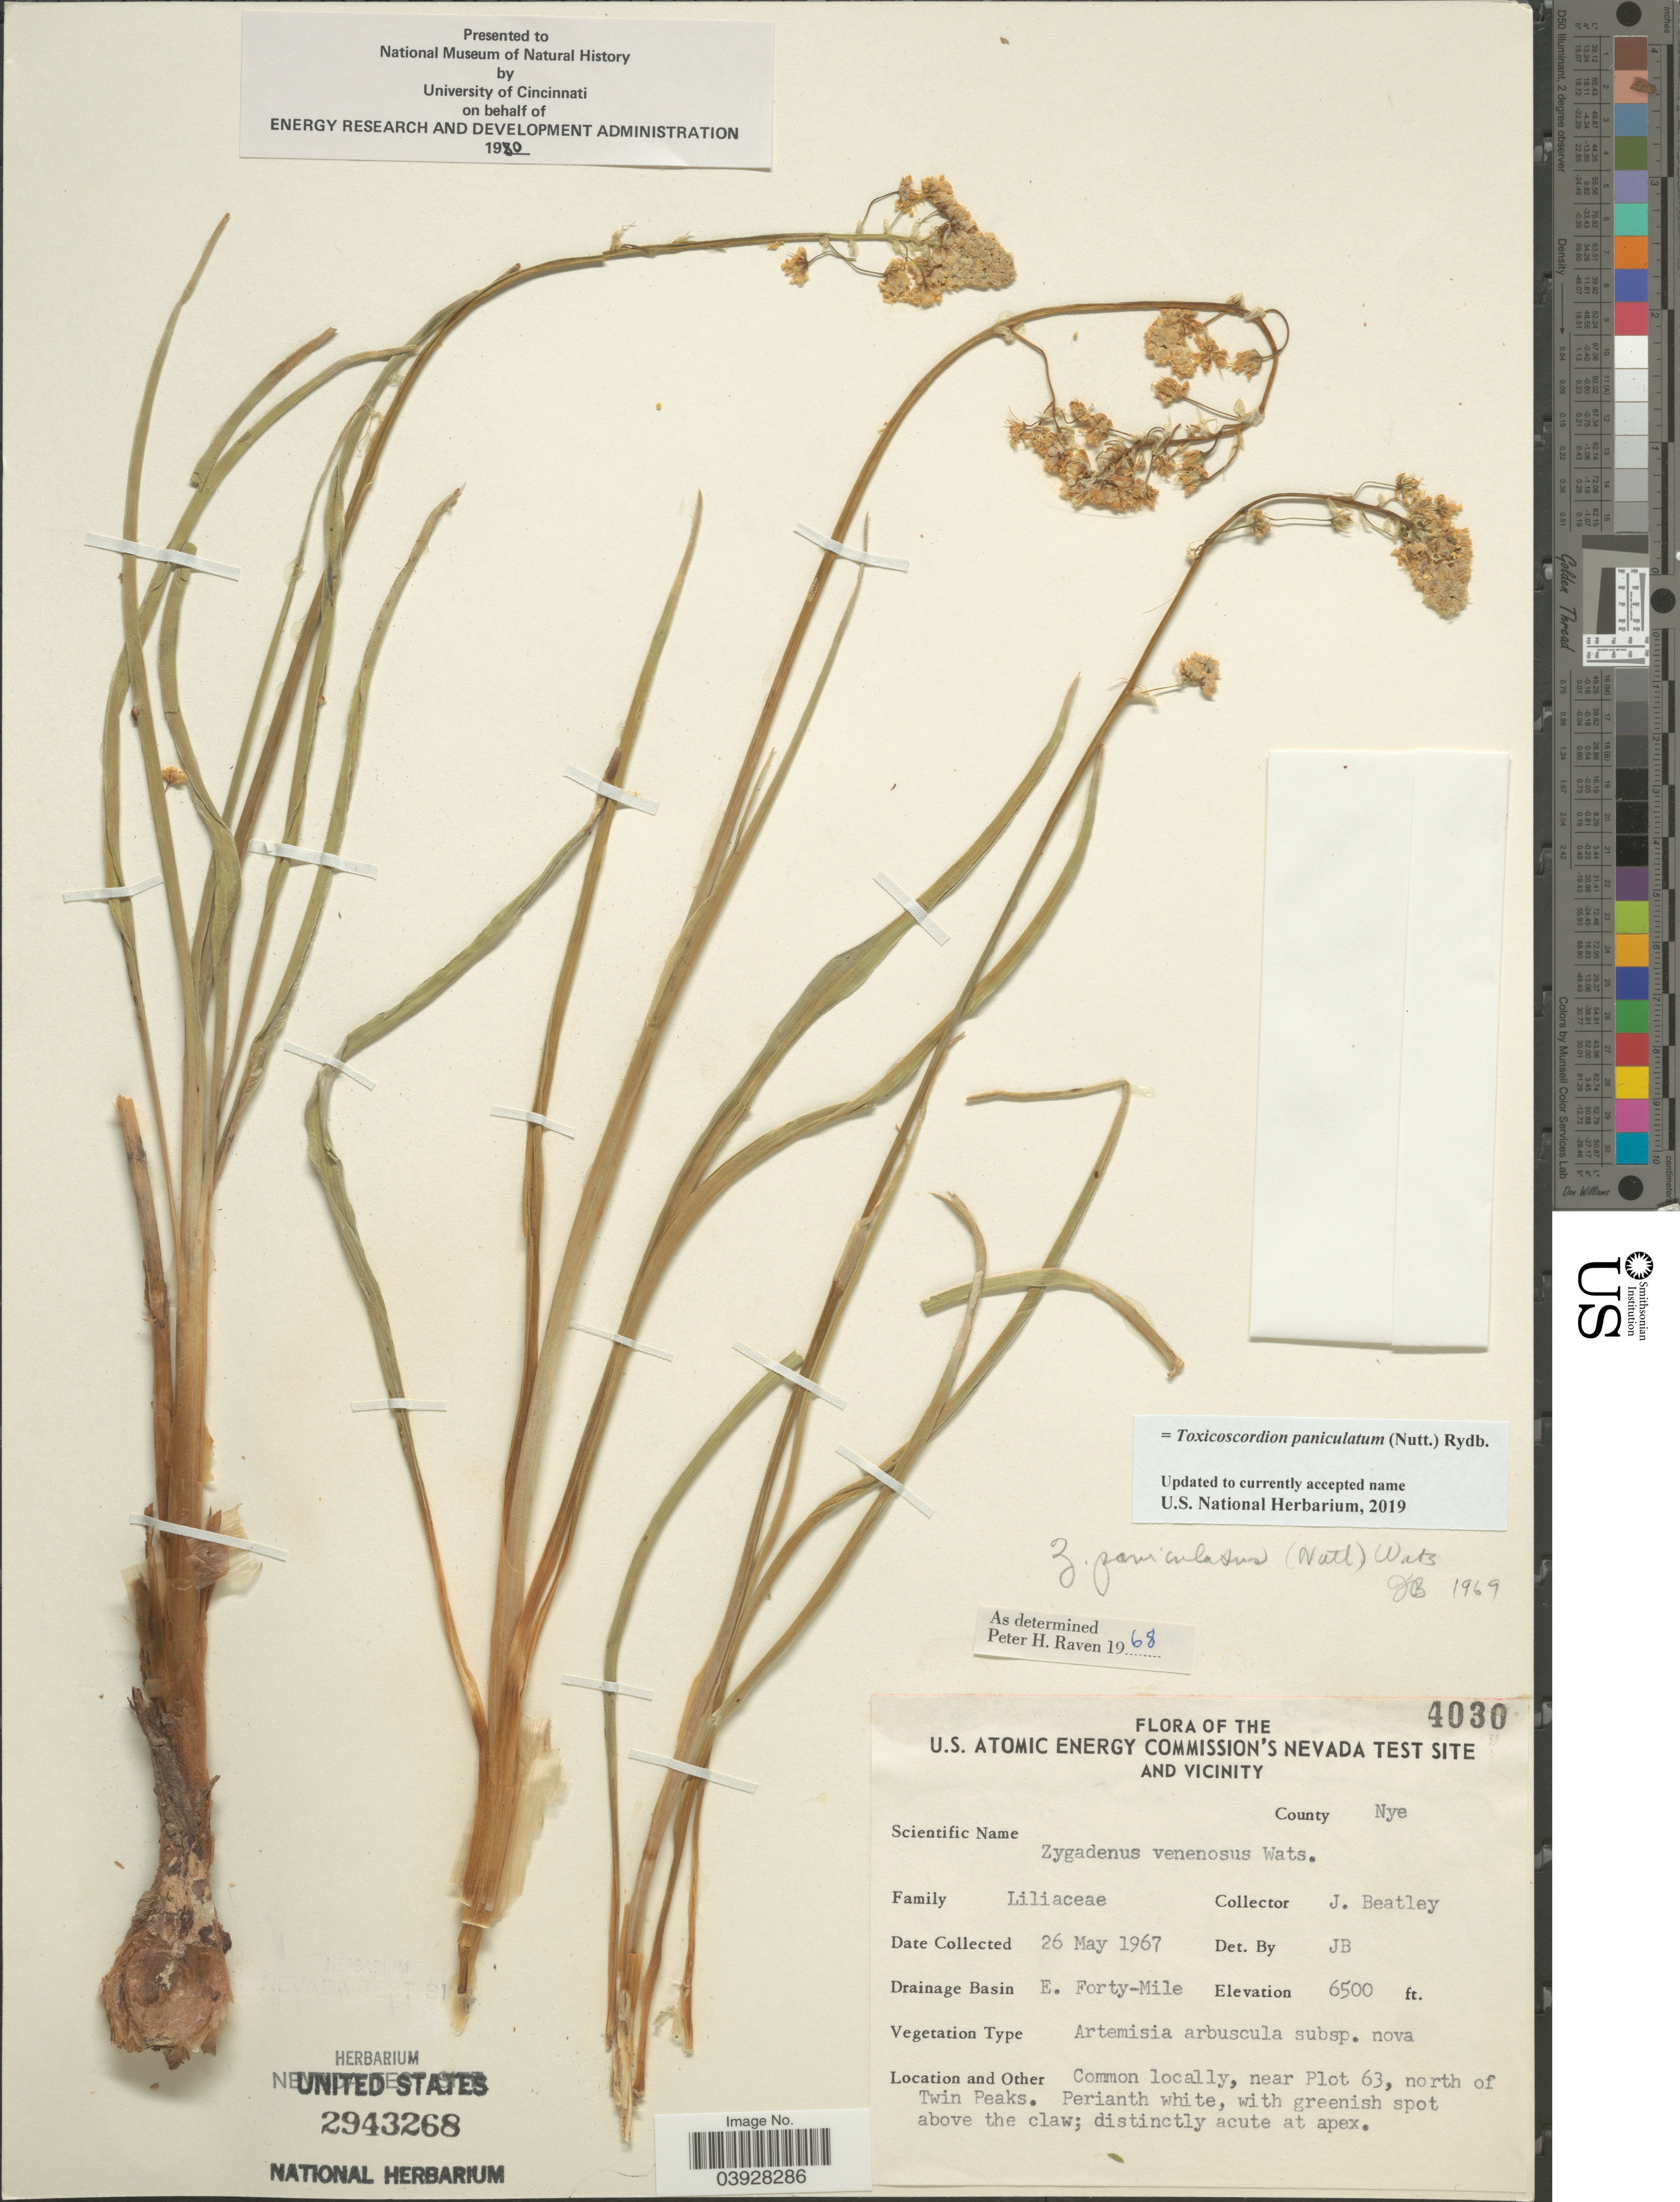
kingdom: Plantae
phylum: Tracheophyta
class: Liliopsida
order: Liliales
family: Melanthiaceae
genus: Toxicoscordion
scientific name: Toxicoscordion paniculatum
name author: (Nutt.) Rydb.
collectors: J. C. Beatley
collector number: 4030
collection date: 1967-05-26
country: United States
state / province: Nevada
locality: U.S. Atomic Energy Commission's Nevada Test Site and Vicinity. County Nye. Drainage Basin E. Forty-Mile. near Plot 63, north of Twin Peaks.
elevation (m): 1981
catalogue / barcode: US 2943268